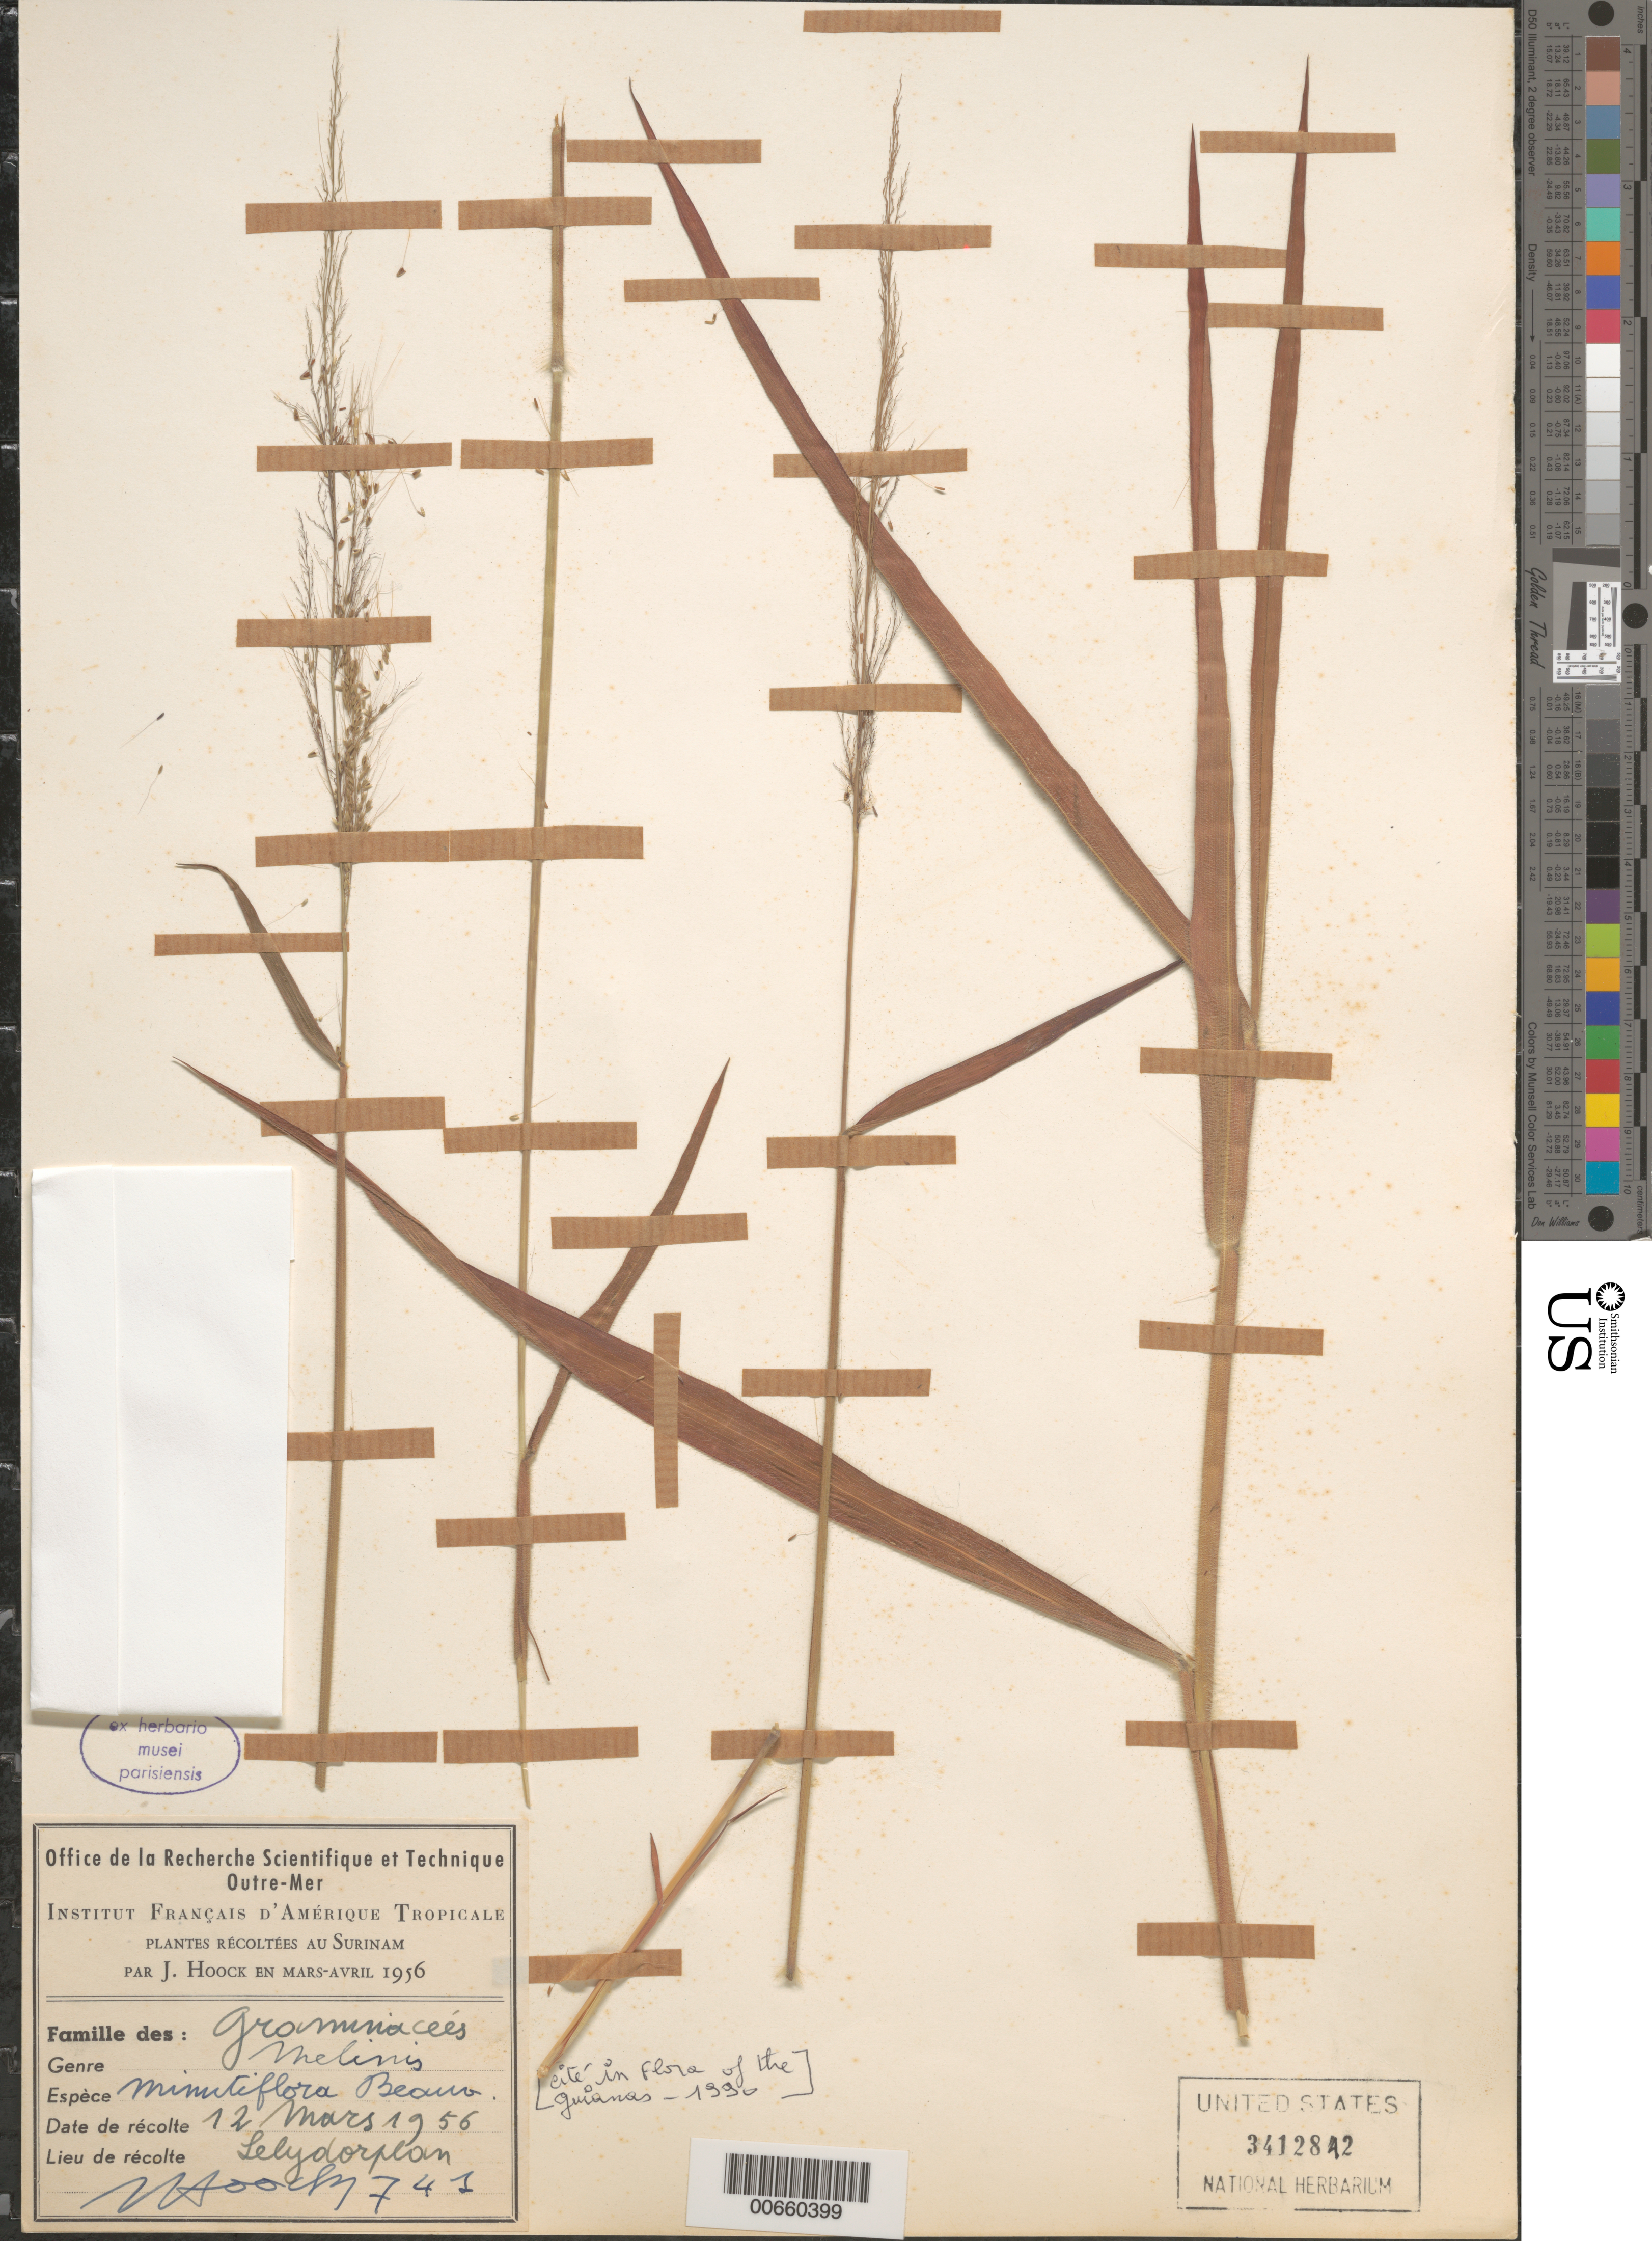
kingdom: Plantae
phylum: Tracheophyta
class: Liliopsida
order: Poales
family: Poaceae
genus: Melinis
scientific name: Melinis minutiflora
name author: P. Beauv.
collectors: J. Hoock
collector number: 741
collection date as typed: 12-Mar-56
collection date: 1956-03-12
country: Suriname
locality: Lelydorplan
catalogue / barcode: US 3412842